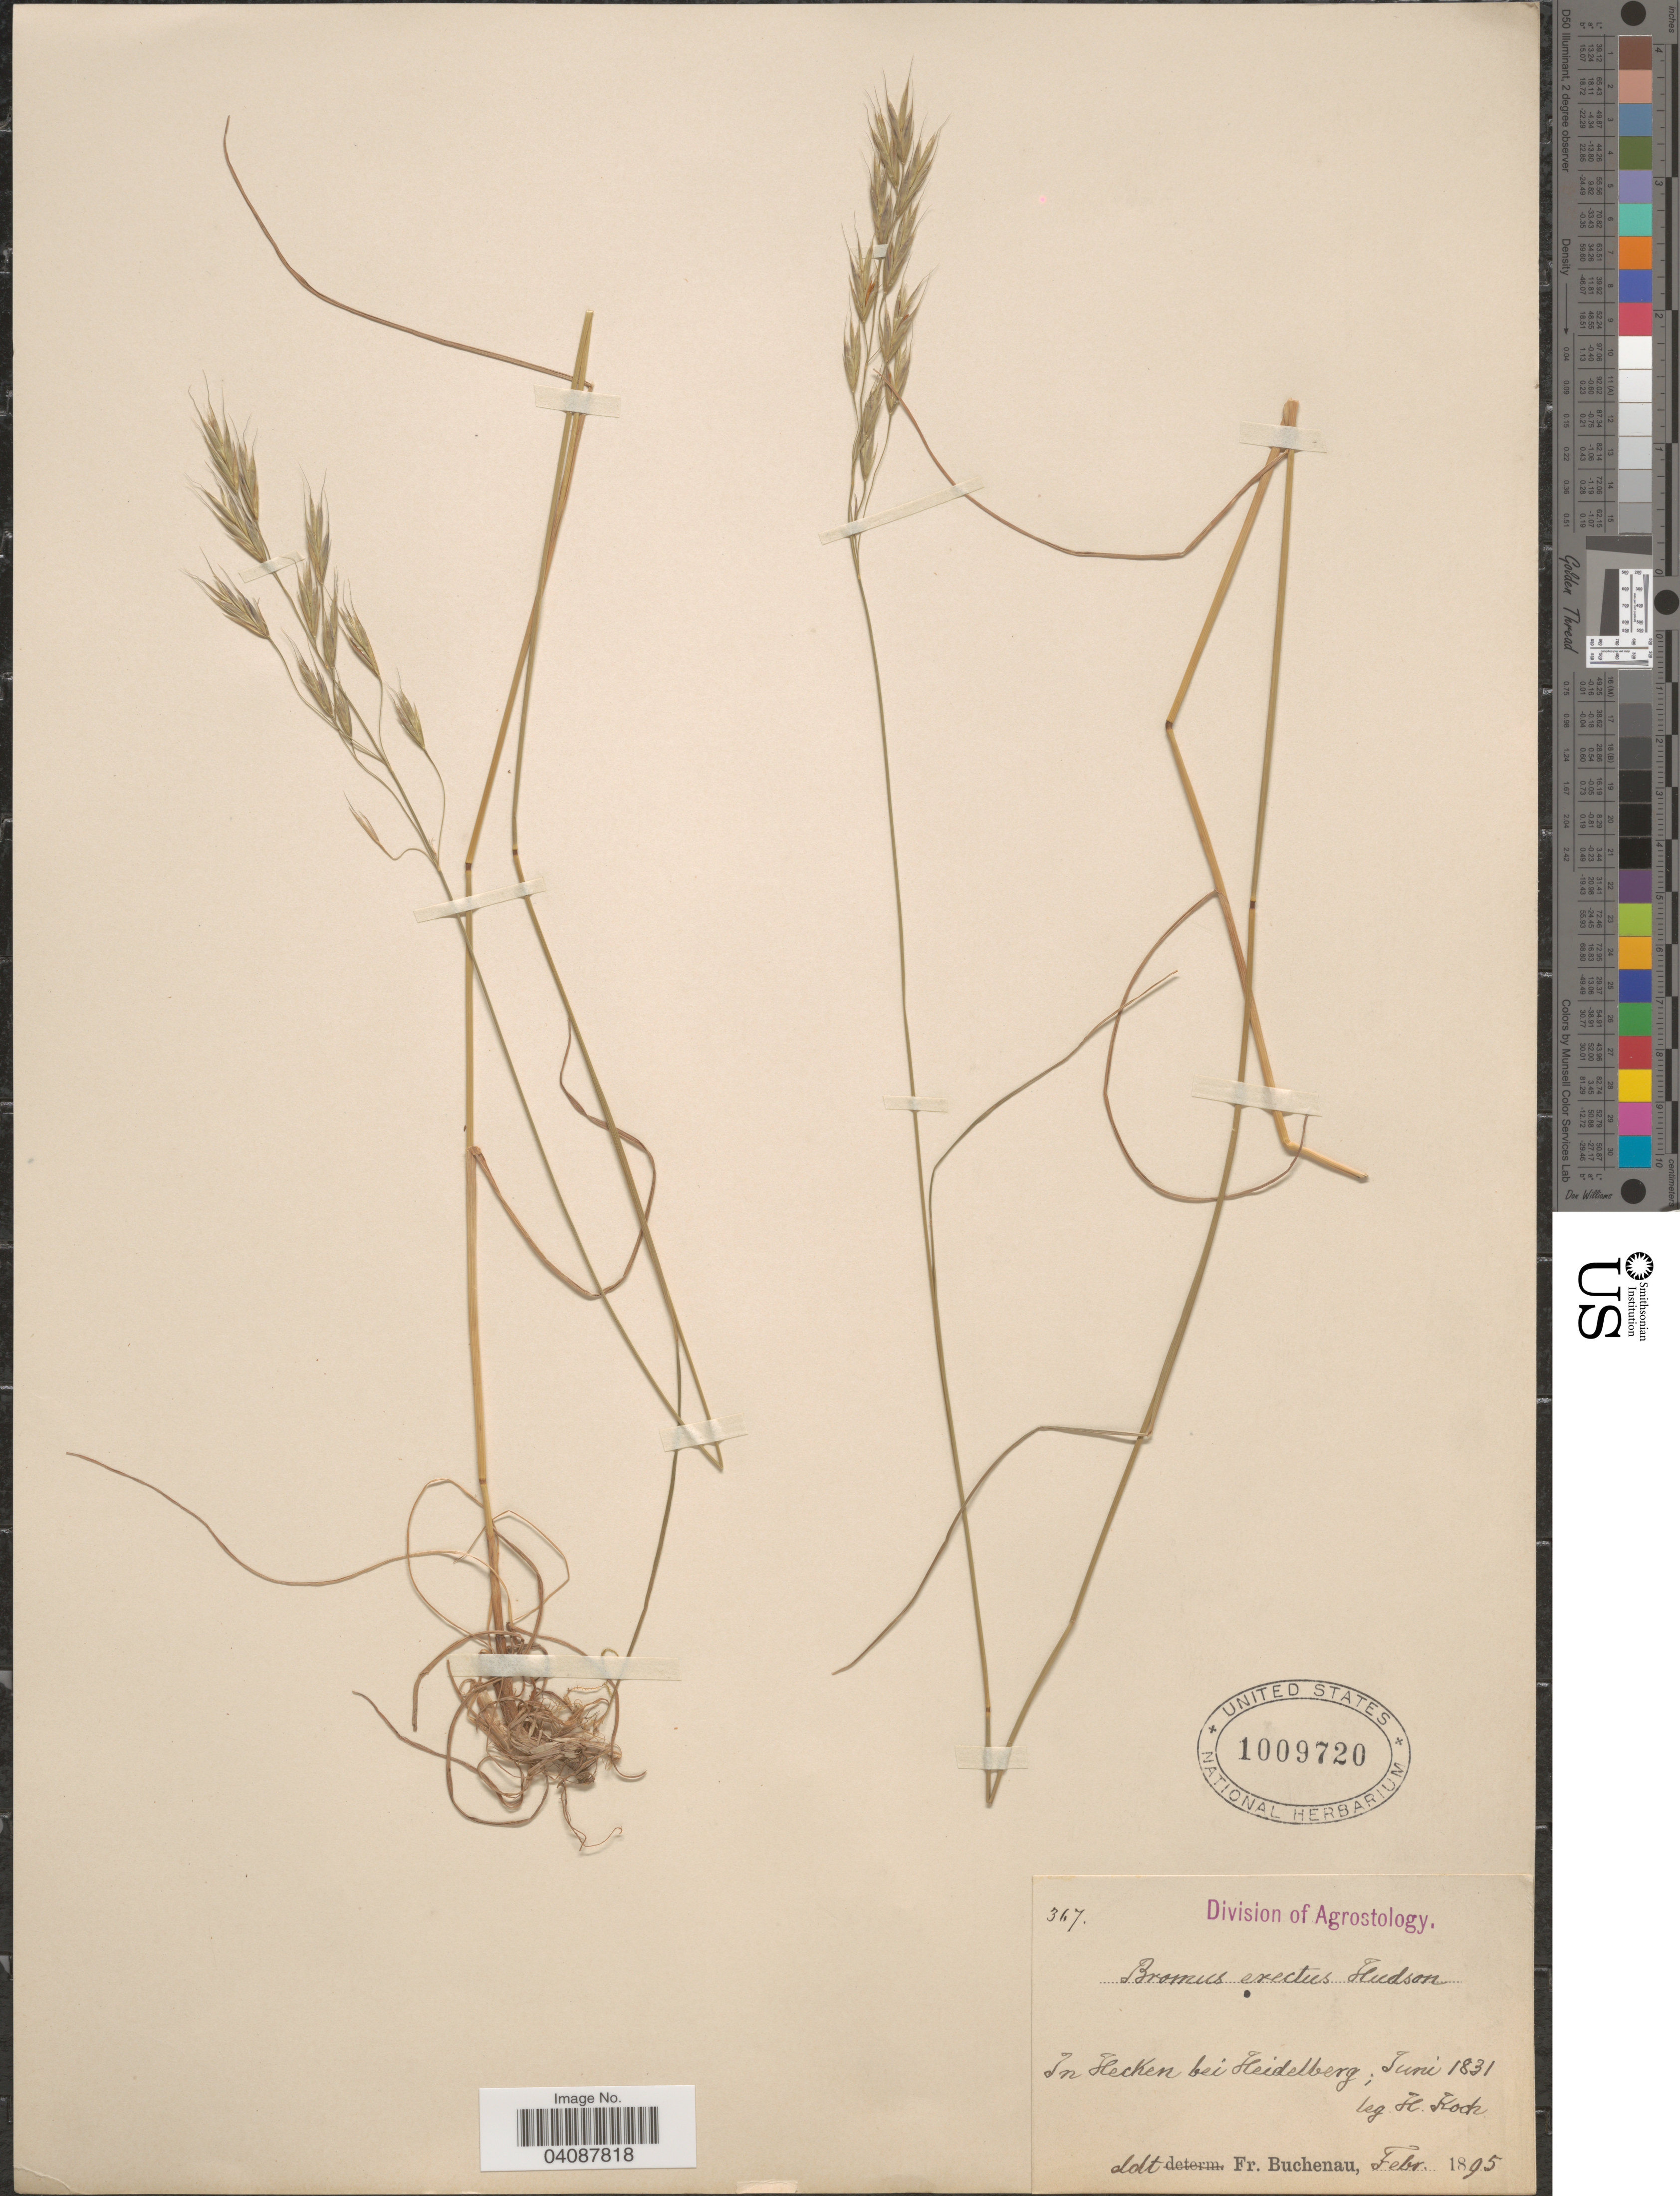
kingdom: Plantae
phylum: Tracheophyta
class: Liliopsida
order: Poales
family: Poaceae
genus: Bromus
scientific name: Bromus erectus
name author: Huds.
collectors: H. Kock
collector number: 367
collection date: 1831-06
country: Germany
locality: In Hecken bei Heidelberg.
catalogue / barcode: US 1009720